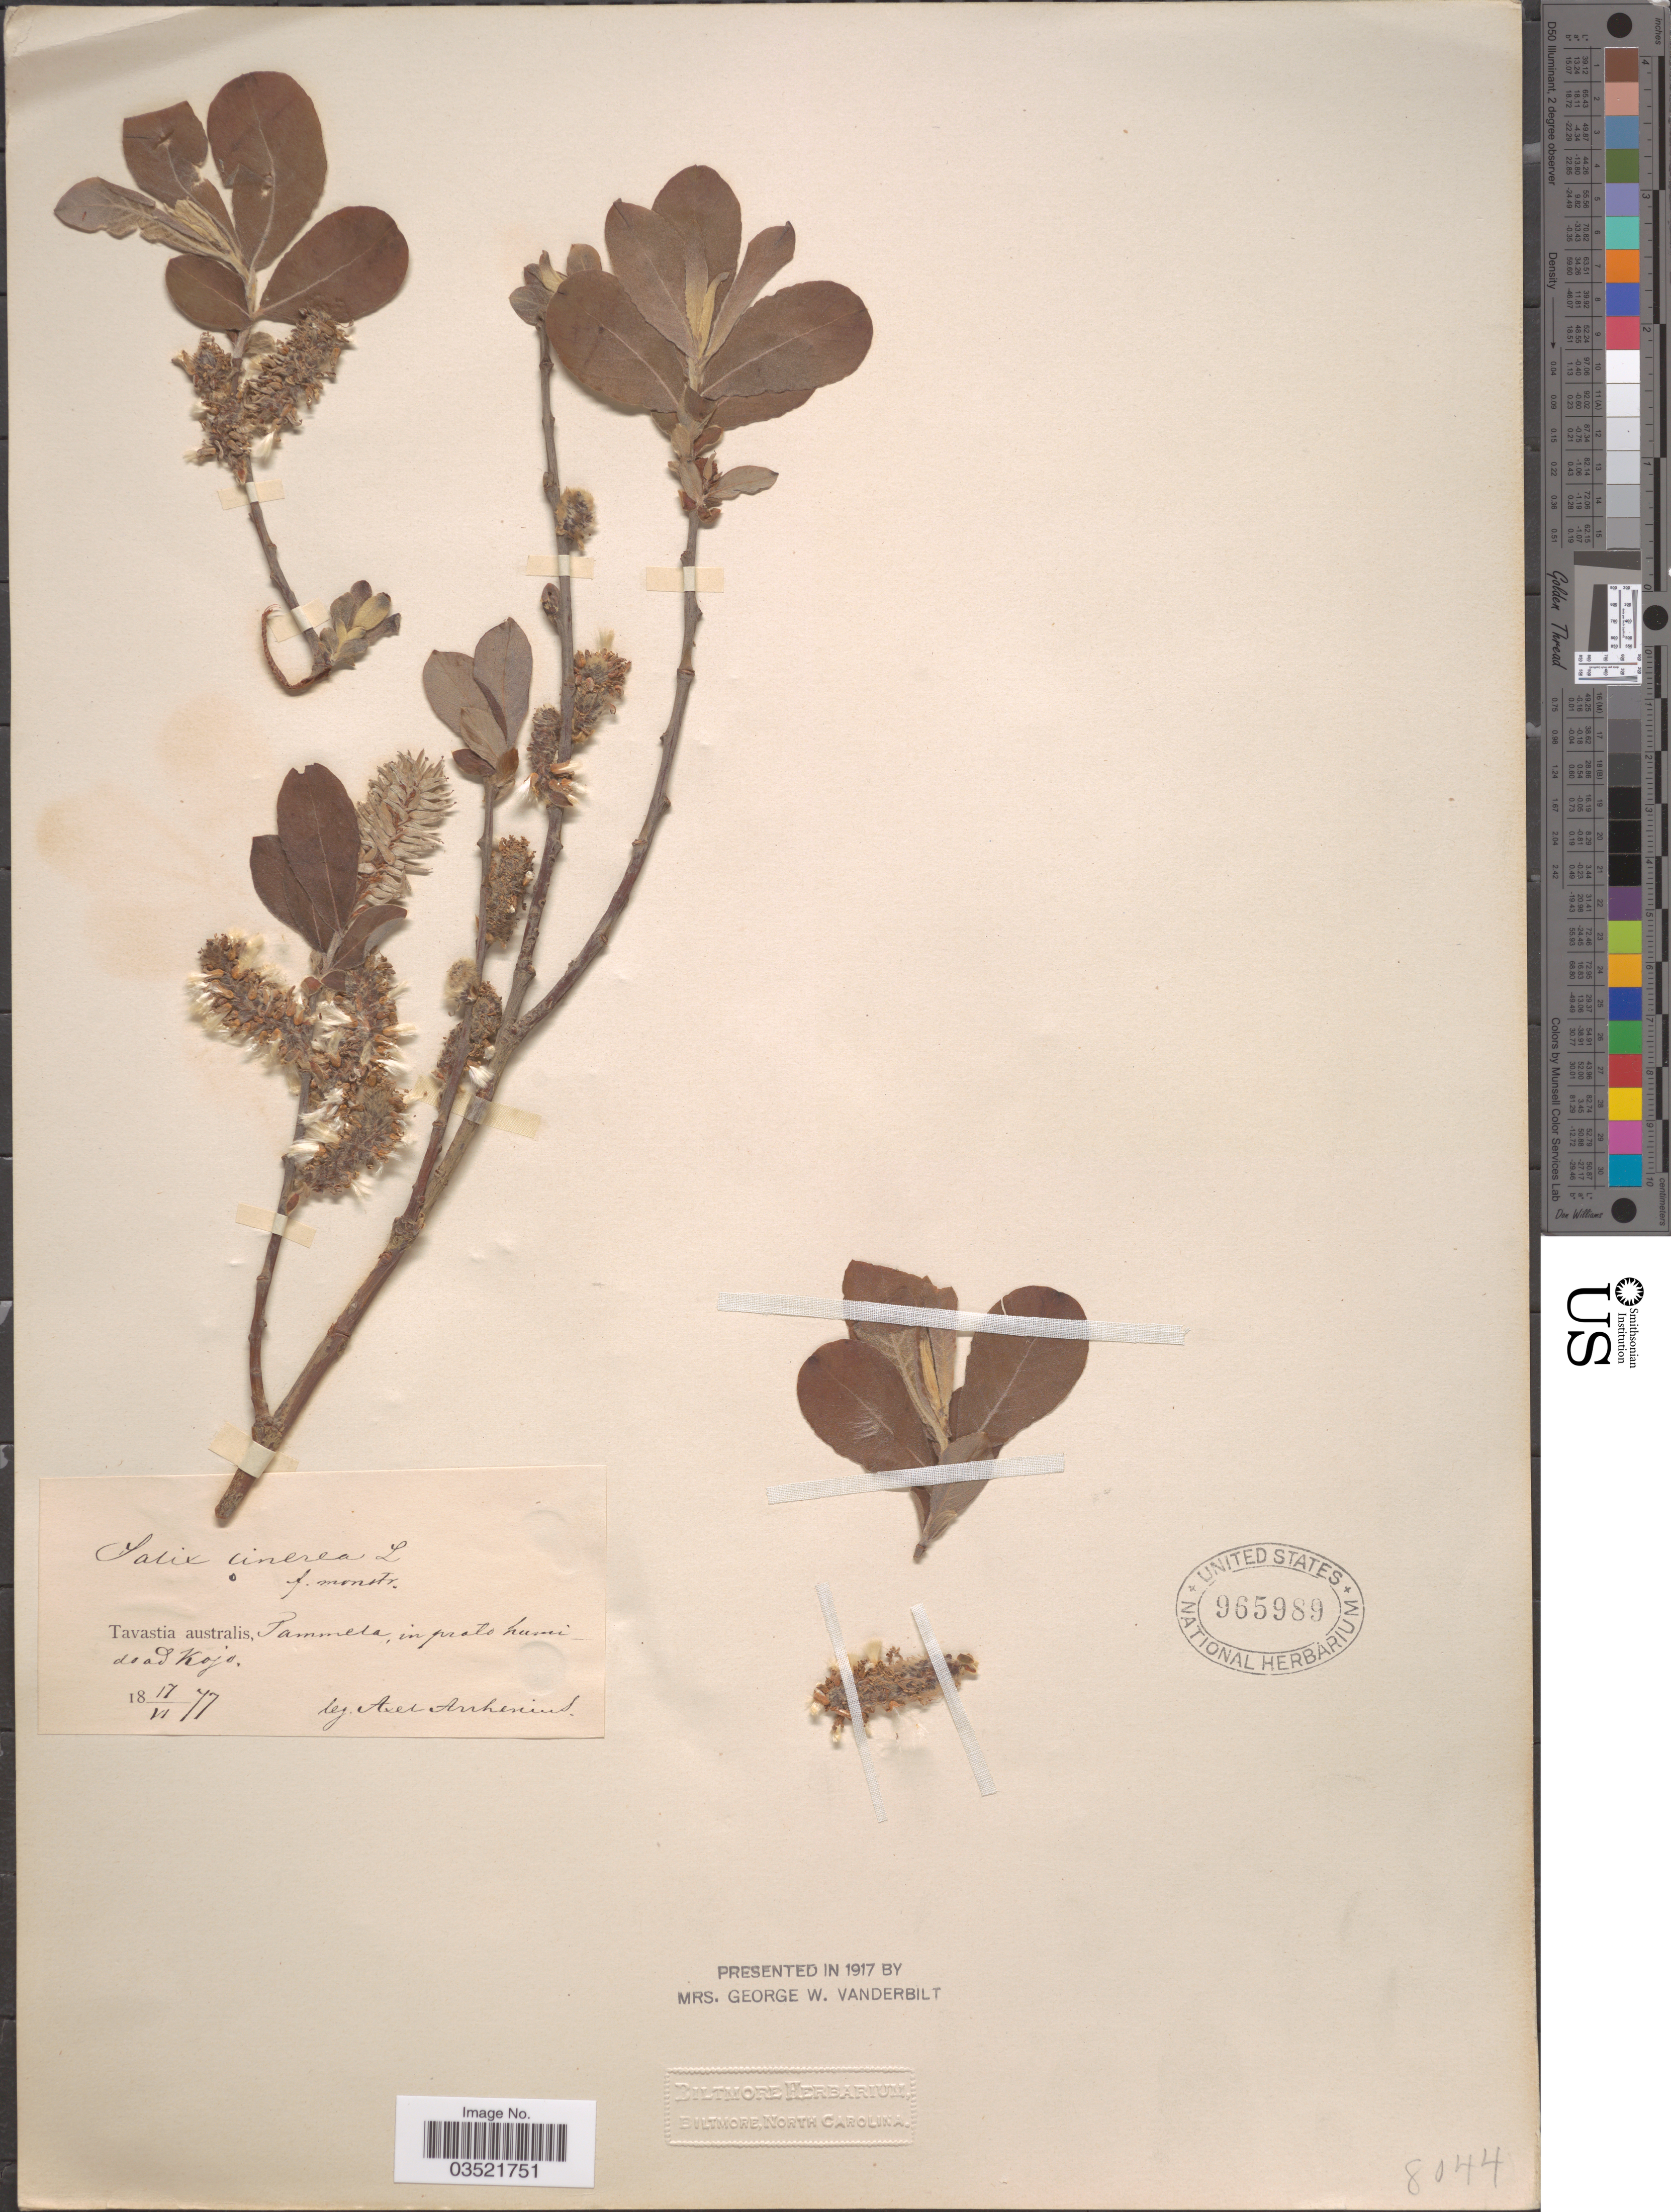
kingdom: Plantae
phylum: Tracheophyta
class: Magnoliopsida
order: Malpighiales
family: Salicaceae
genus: Salix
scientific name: Salix cinerea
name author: L.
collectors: A. Arrhenius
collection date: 1877-11-17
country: Finland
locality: Tavastia australis, Pammela, in prato humido ad Kojo.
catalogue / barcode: US 965989